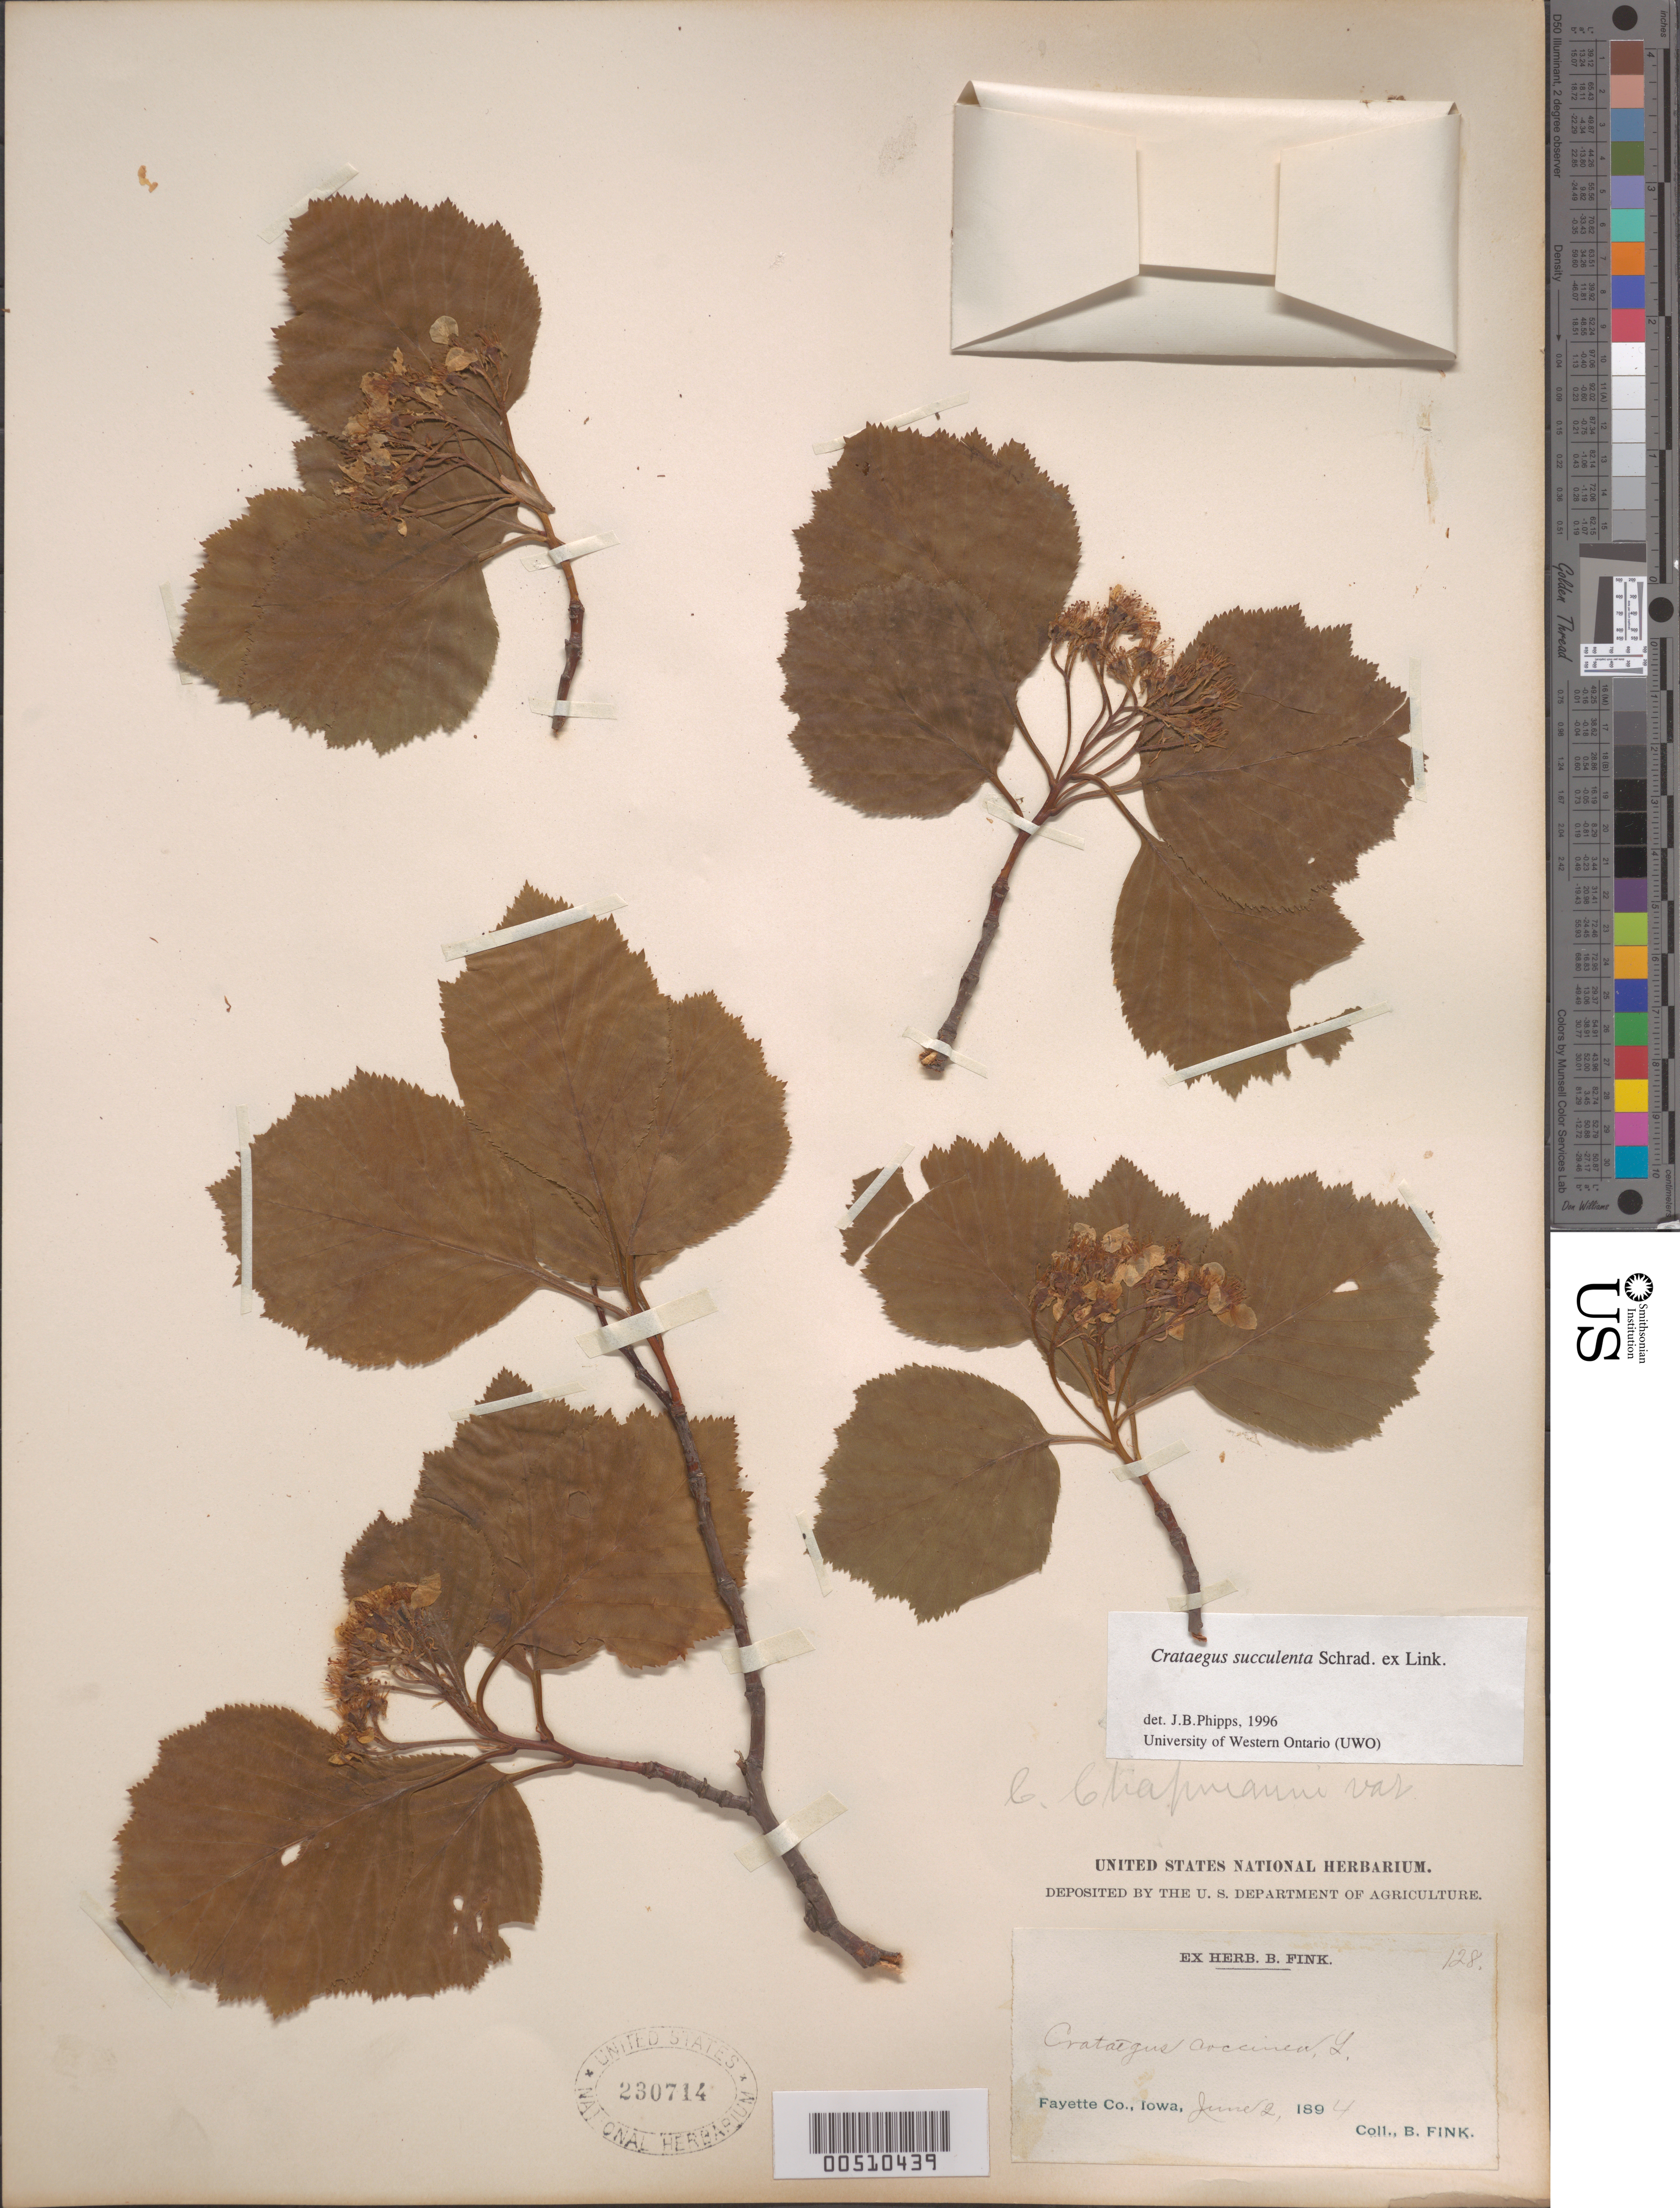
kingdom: Plantae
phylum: Tracheophyta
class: Magnoliopsida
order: Rosales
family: Rosaceae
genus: Crataegus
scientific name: Crataegus succulenta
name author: Schrad. ex Link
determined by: Phipps, James B., (UWO), University of Western Ontario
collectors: B. Fink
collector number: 128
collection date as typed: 02 Jun 1894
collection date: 1894-06-02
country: United States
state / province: Iowa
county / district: Fayette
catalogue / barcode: US 230714